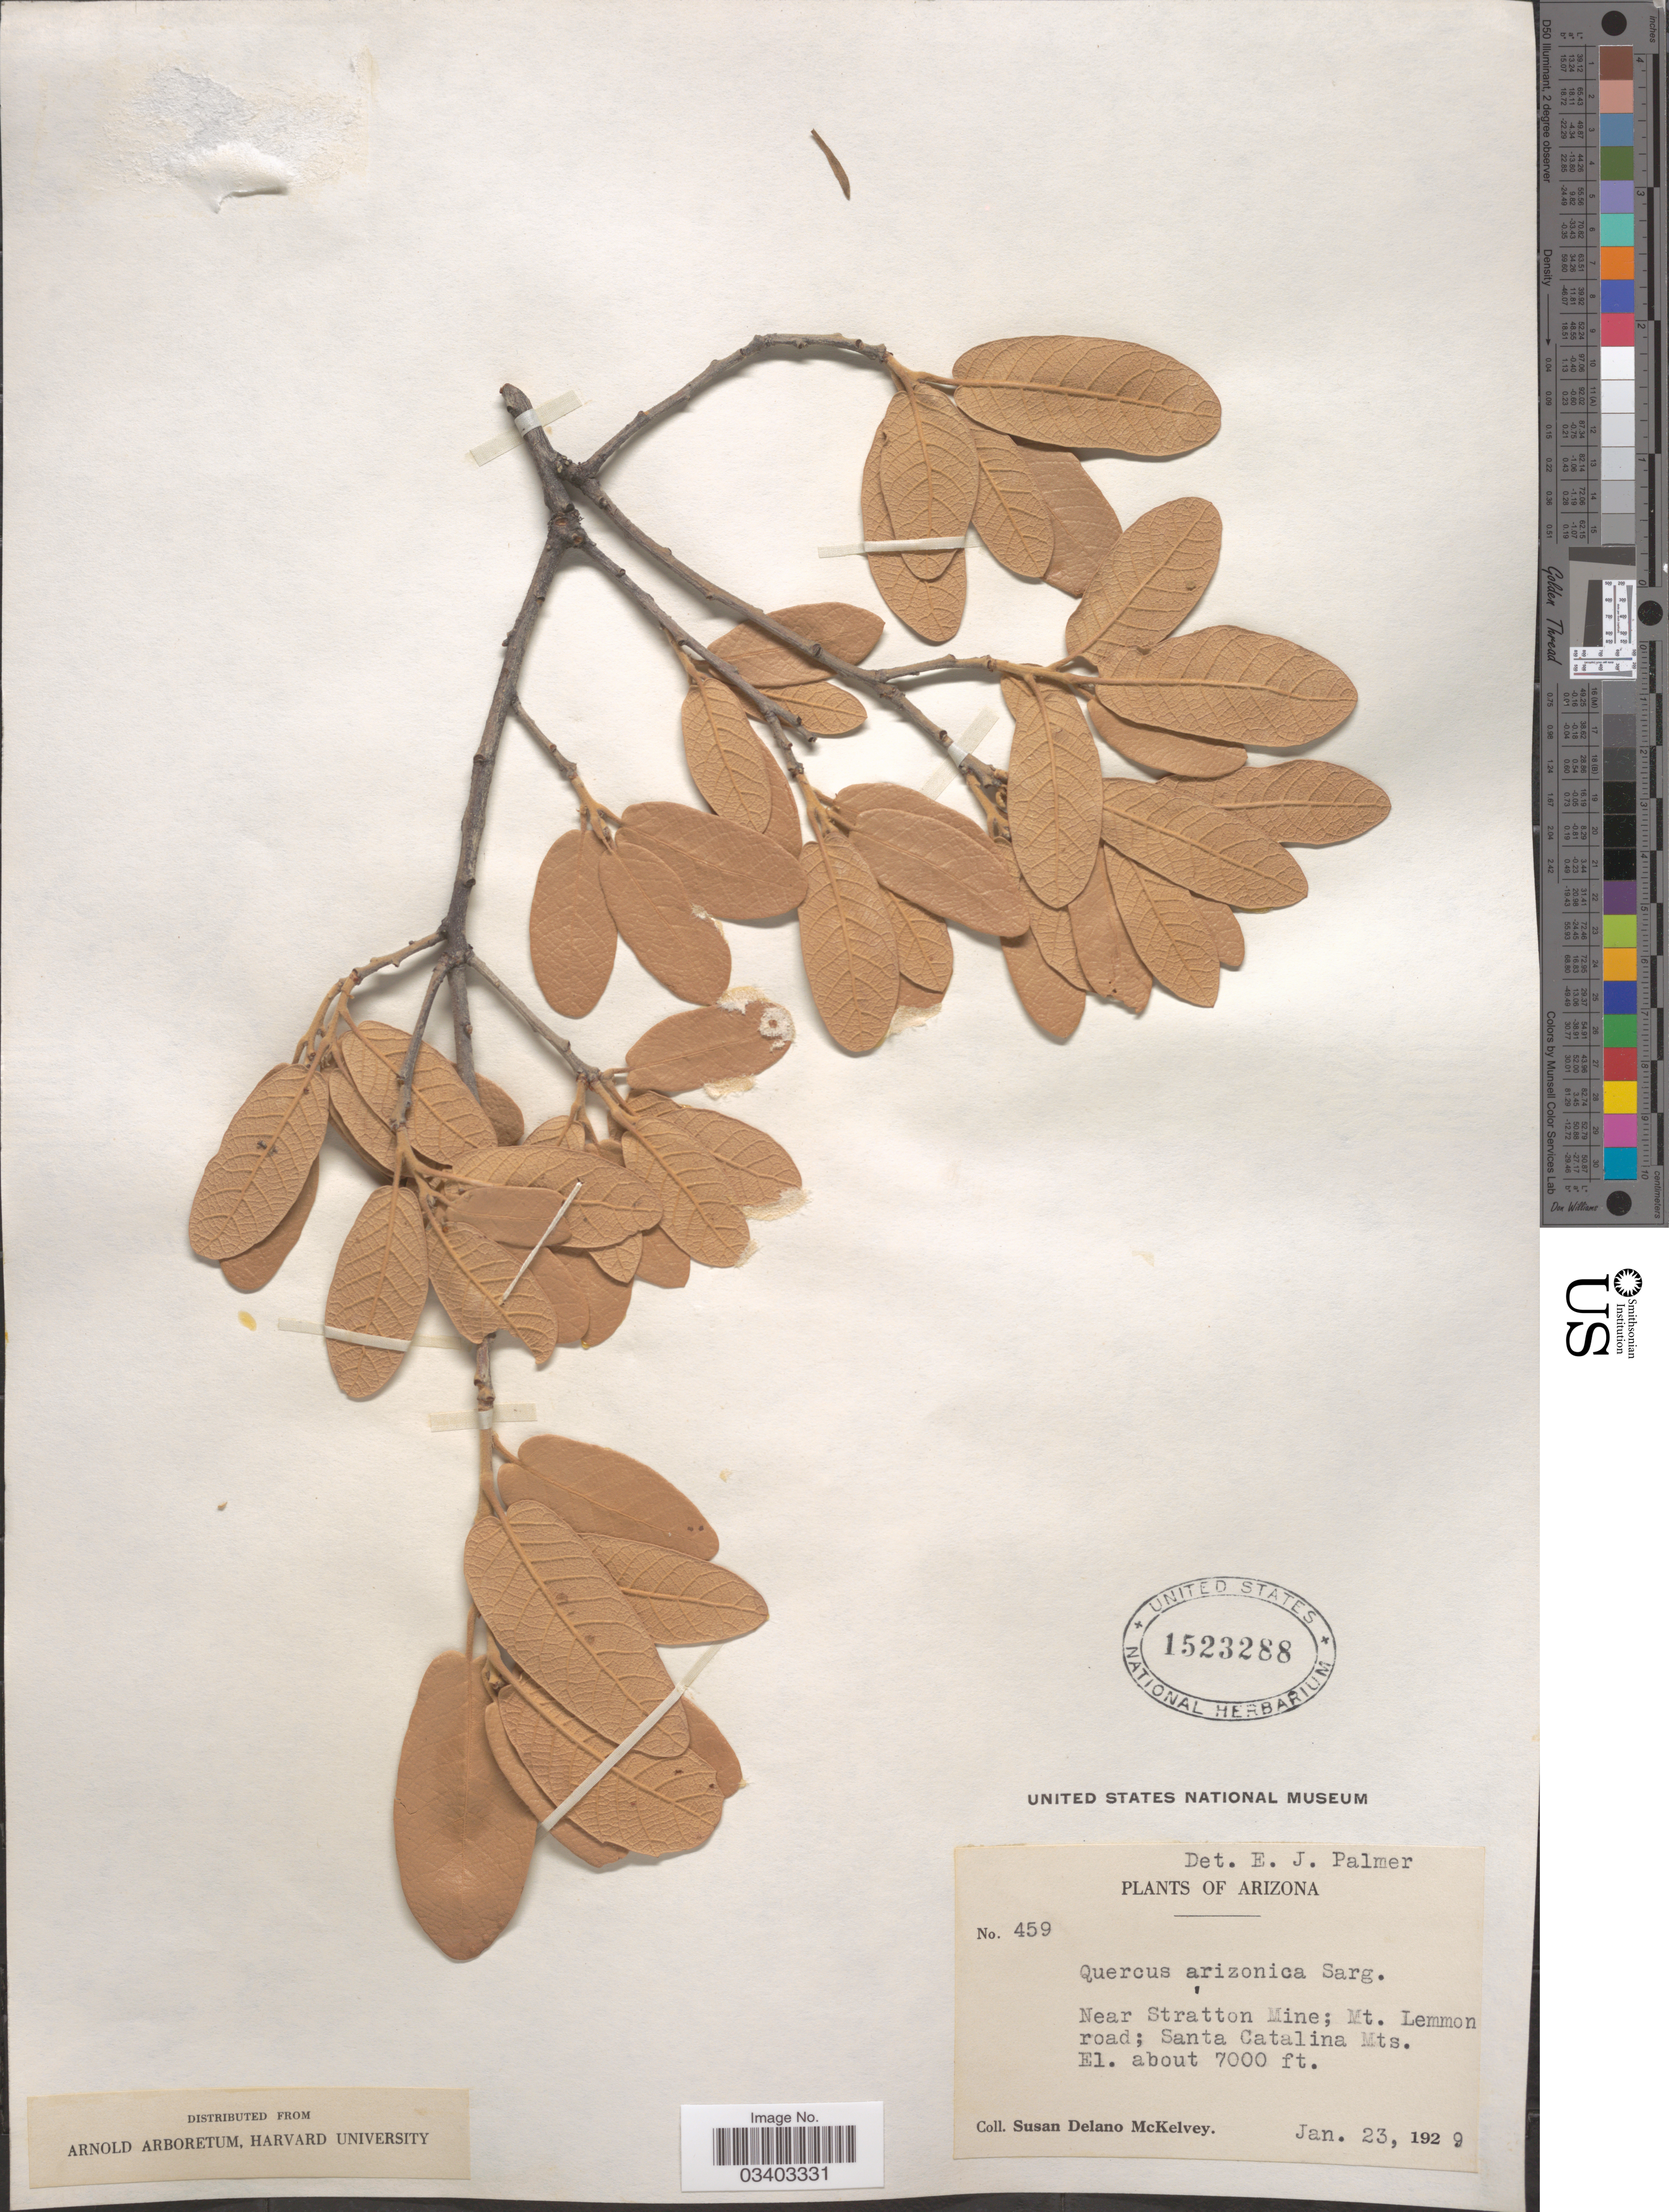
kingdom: Plantae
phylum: Tracheophyta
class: Magnoliopsida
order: Fagales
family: Fagaceae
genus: Quercus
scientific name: Quercus arizonica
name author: Sarg.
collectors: S. A. McKelvey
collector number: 459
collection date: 1929-01-23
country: United States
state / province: Arizona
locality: Near Stratton Mine; Mt. Lemmon road; Santa Catalina Mts.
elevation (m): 2134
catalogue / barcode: US 1523288